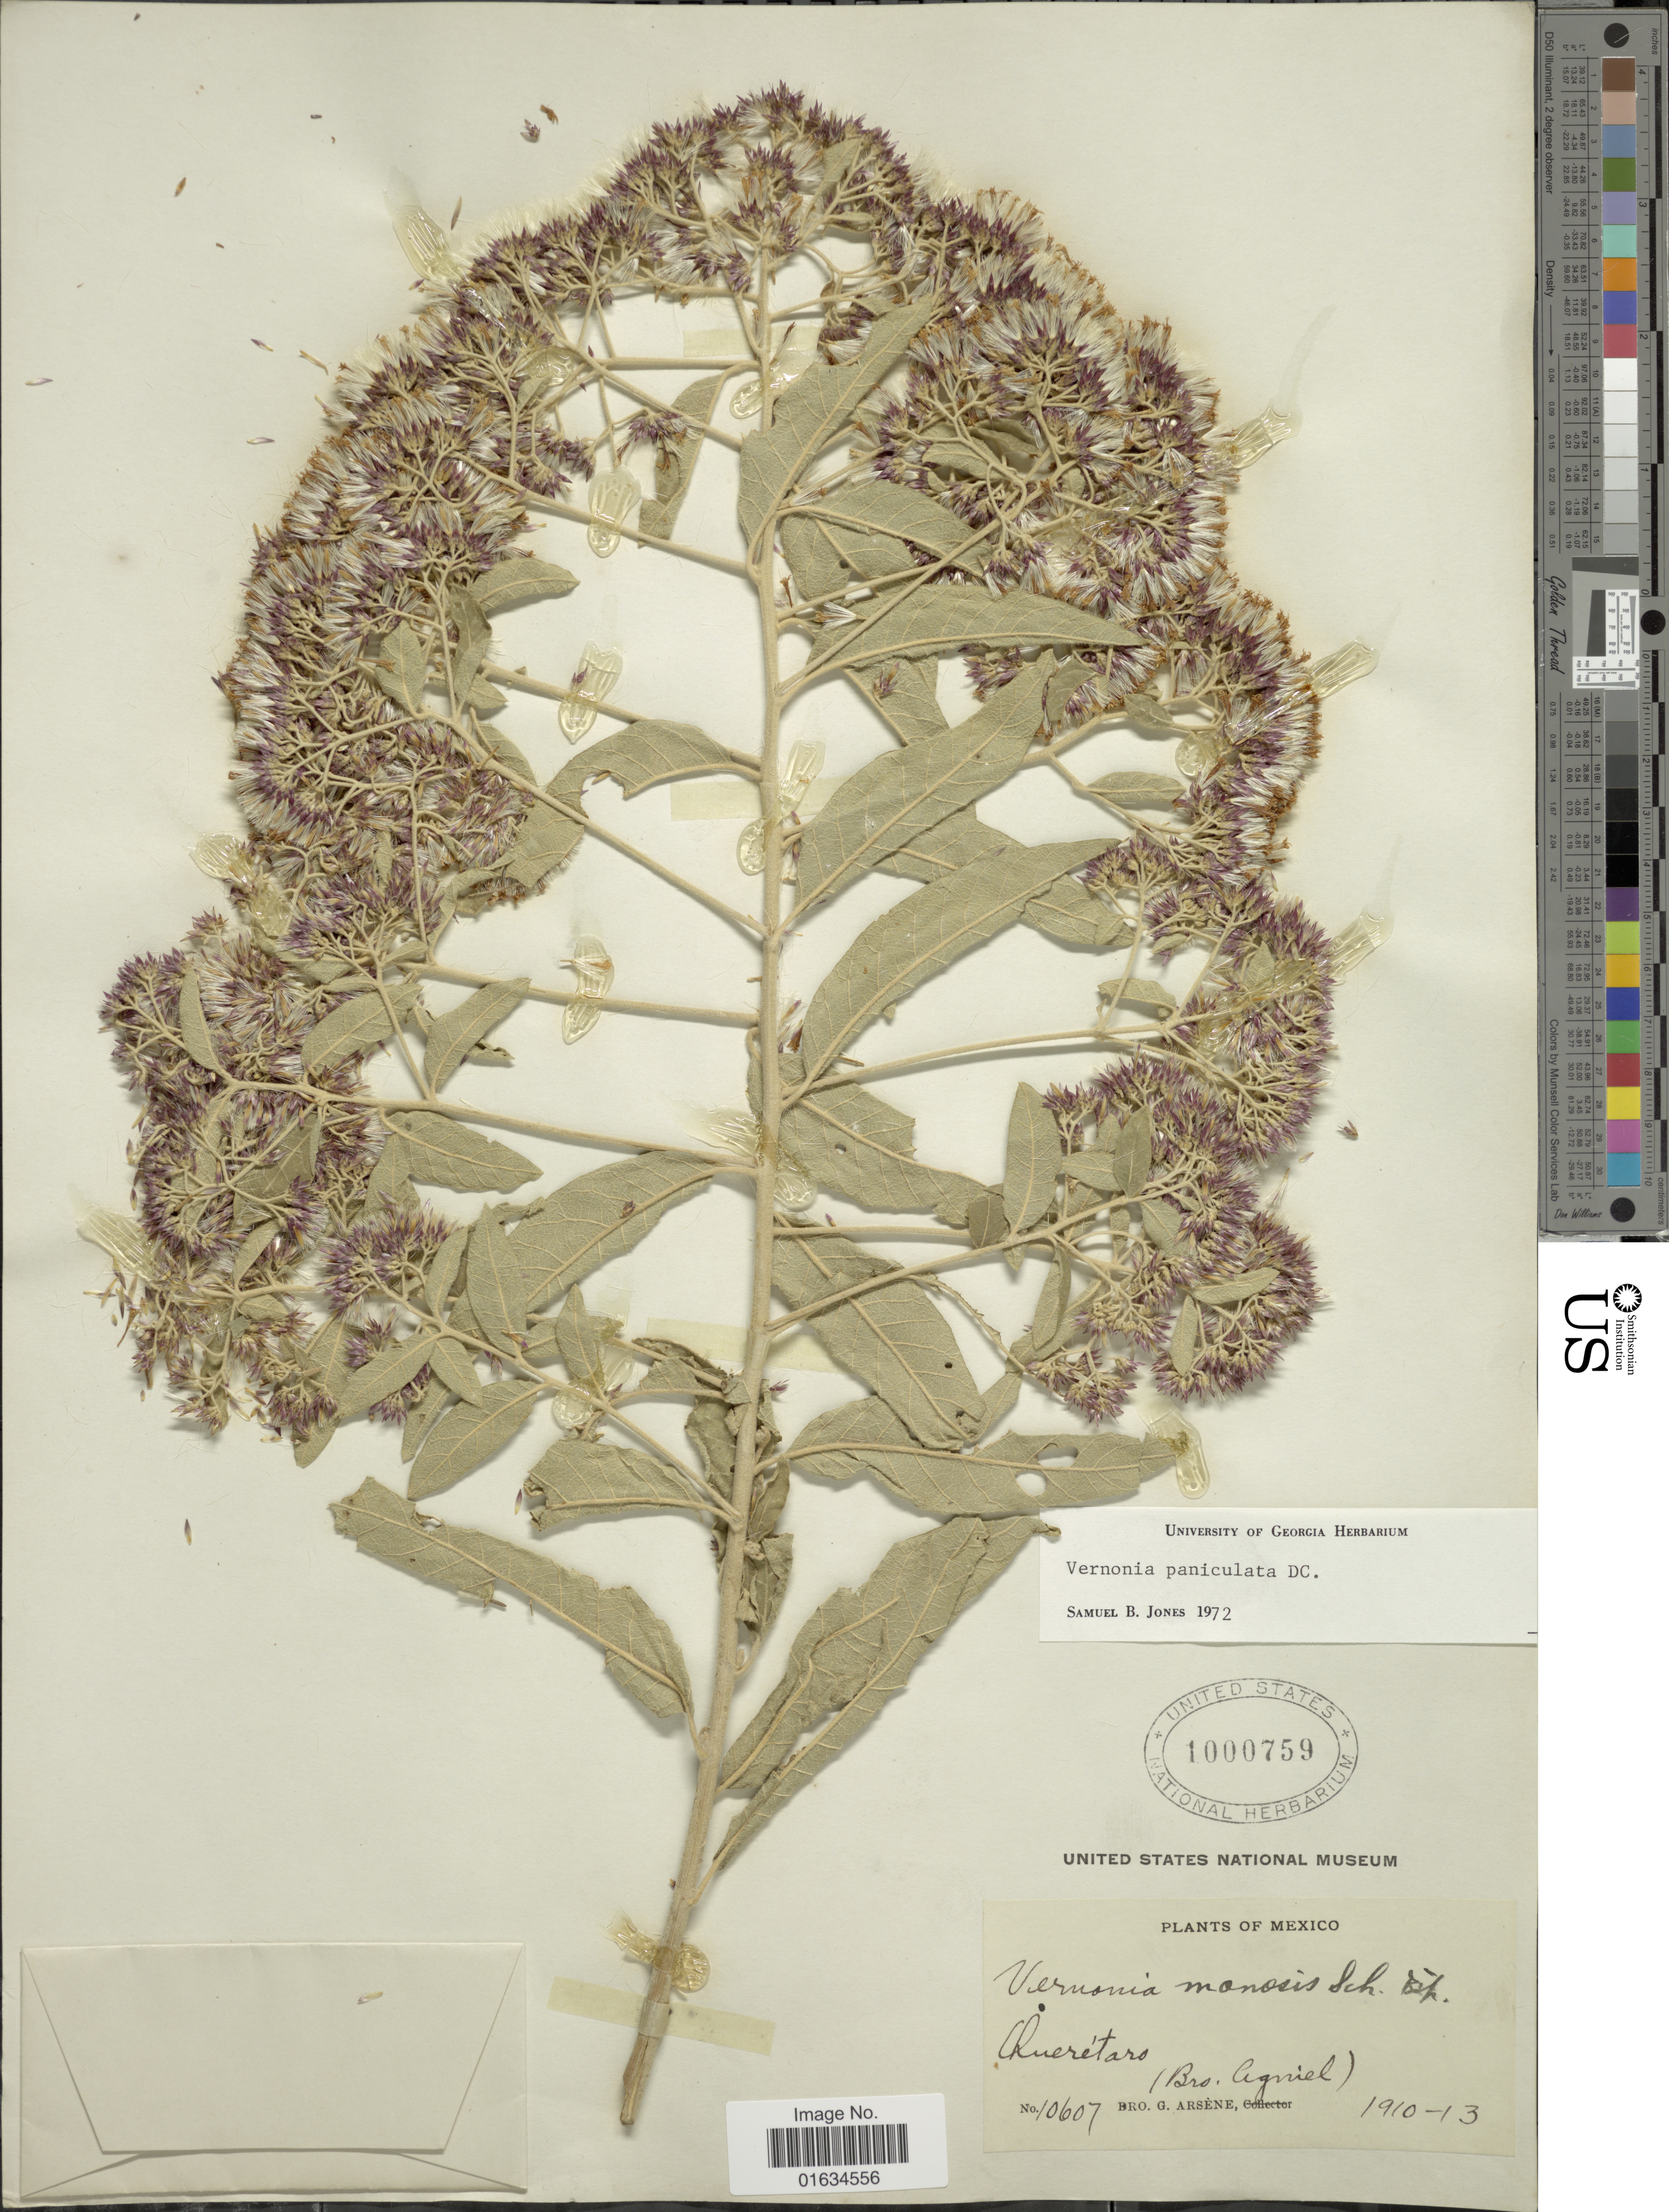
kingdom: Plantae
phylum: Tracheophyta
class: Magnoliopsida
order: Asterales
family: Asteraceae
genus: Vernonia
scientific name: Vernonia paniculata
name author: DC.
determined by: Jones, S. B.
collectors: Bro. G. Arsène & Bro. Agniel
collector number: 10607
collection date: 1910/1913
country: Mexico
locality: Chueretaro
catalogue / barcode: US 1000759